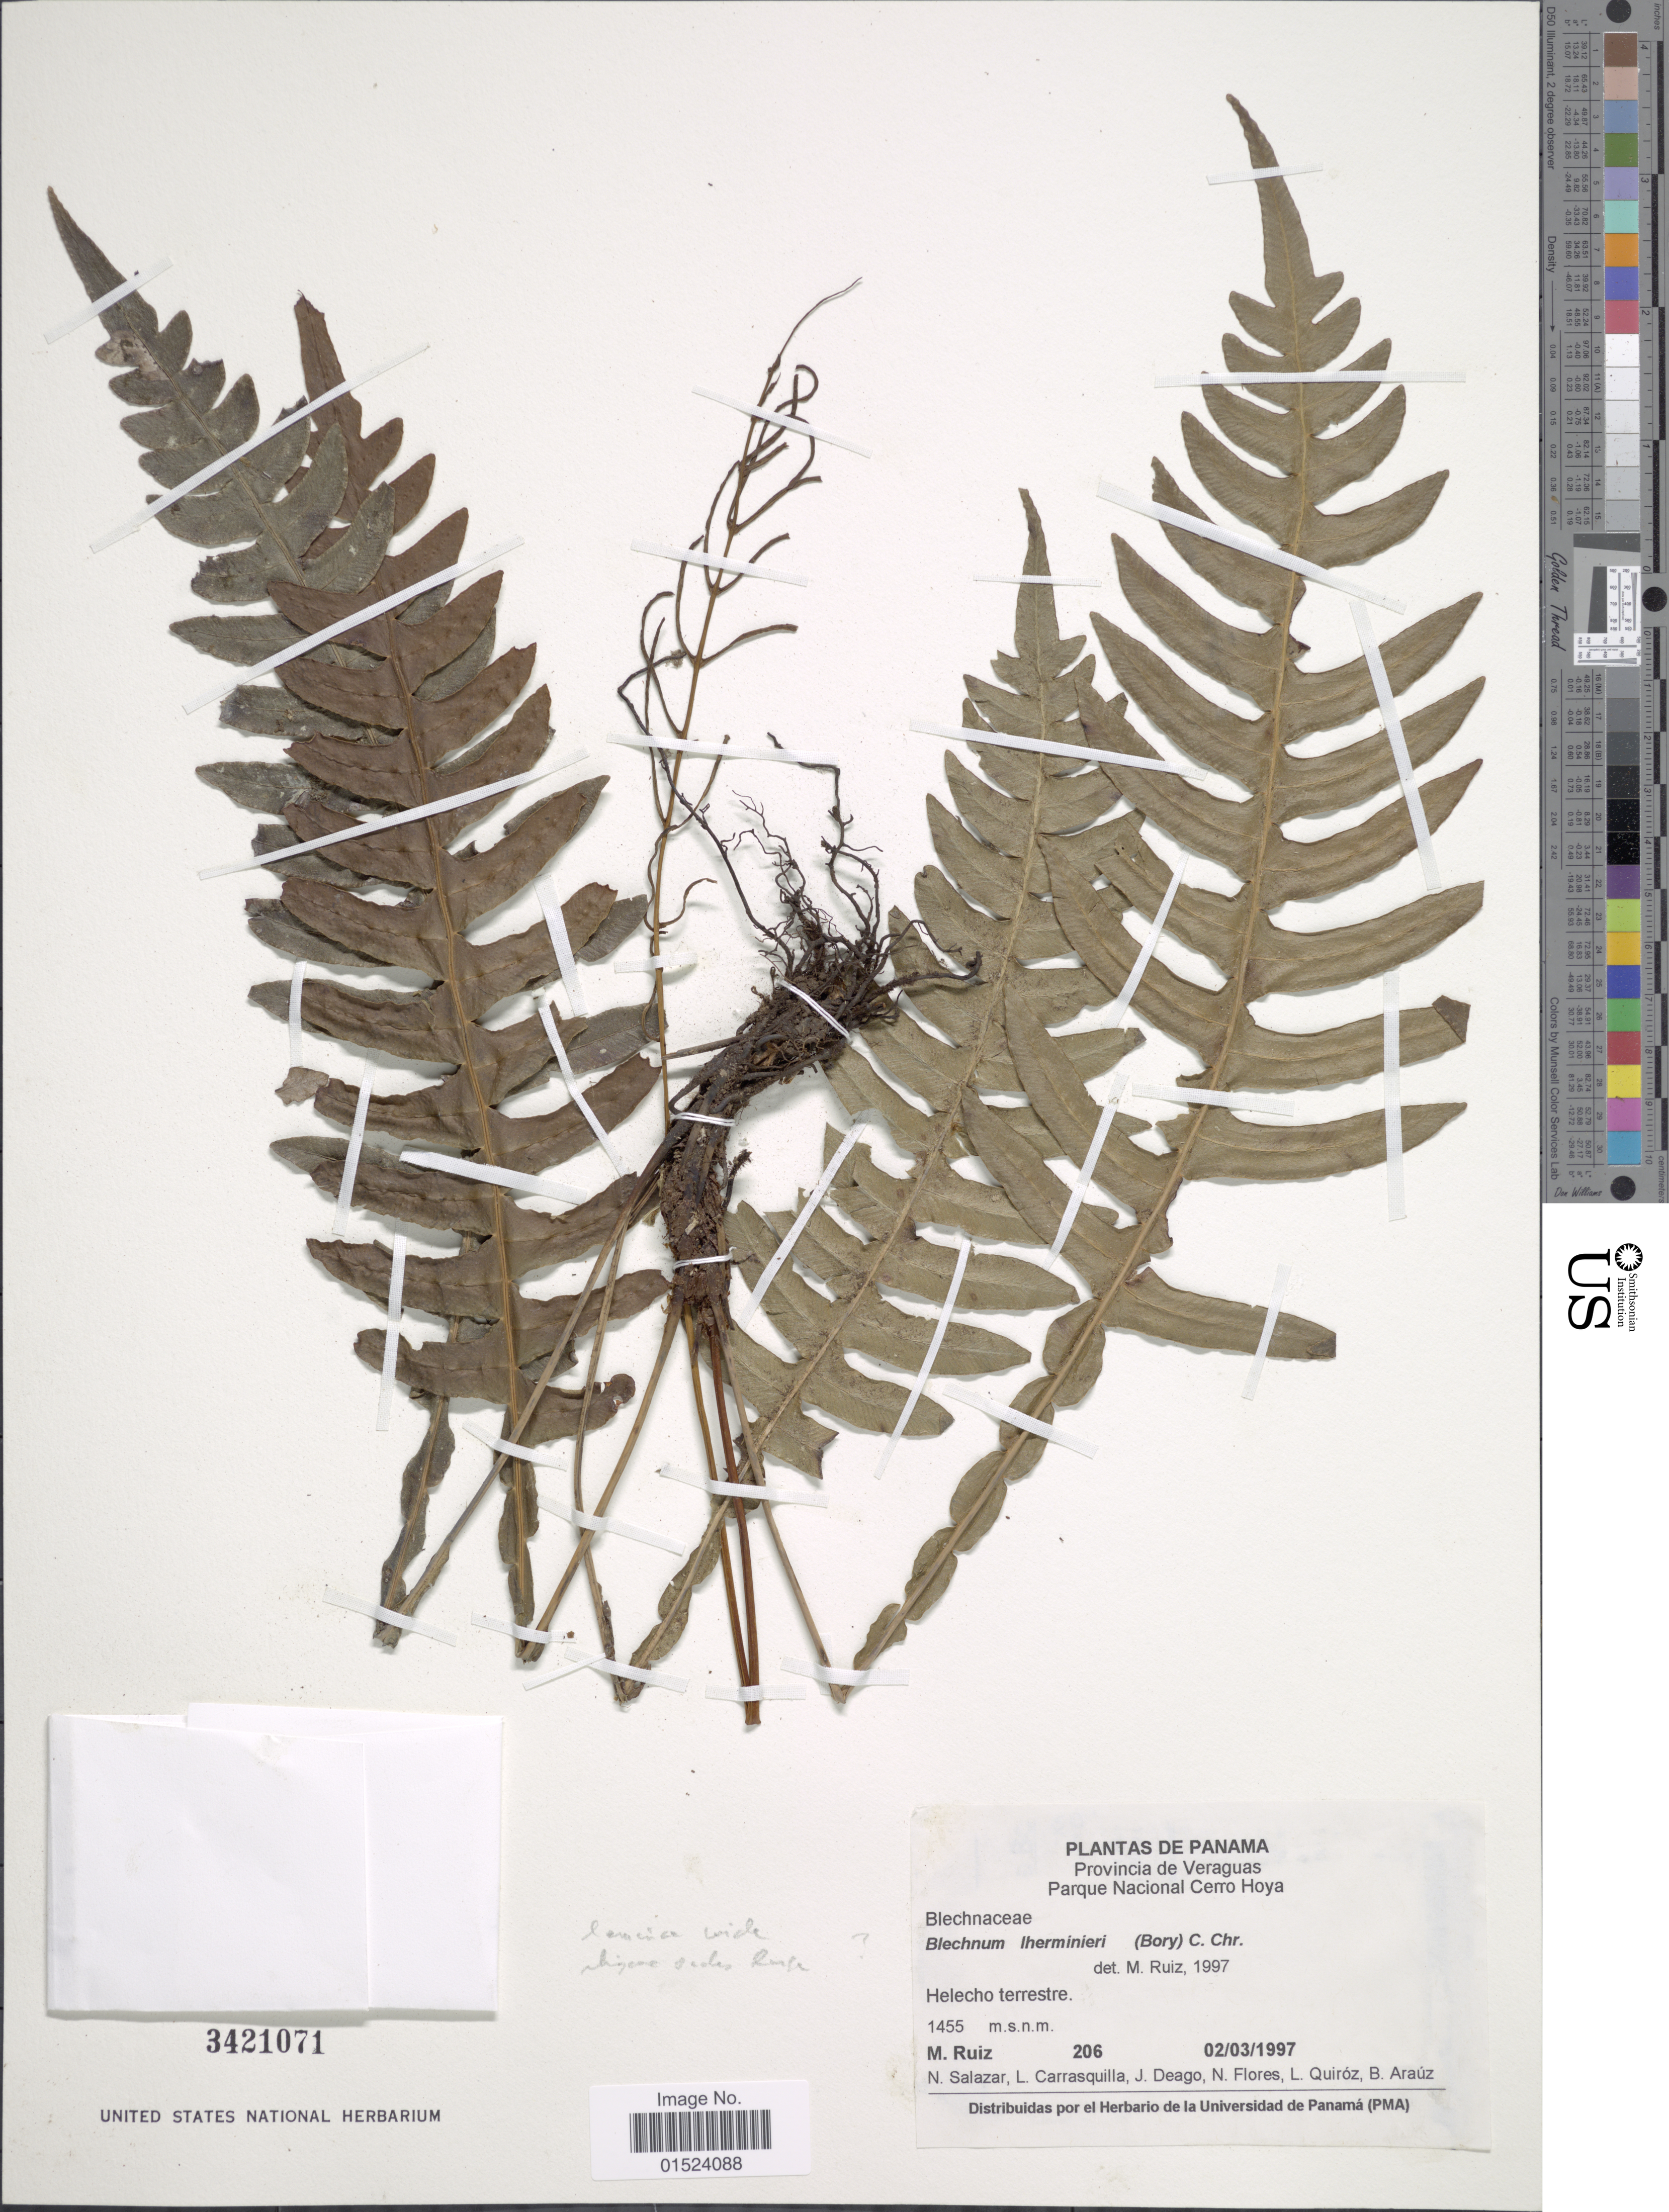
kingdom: Plantae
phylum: Tracheophyta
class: Polypodiopsida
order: Polypodiales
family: Blechnaceae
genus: Blechnum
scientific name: Blechnum l'herminieri subsp. lehmannii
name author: (Hieron.) Lellinger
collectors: M. Ruiz, N. Salazar, L. Carrasquilla, J. Deago & et al.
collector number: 206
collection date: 1997-03-02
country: Panama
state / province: Veraguas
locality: Parque Nacional Cerro Hoya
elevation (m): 1455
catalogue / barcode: US 3421071